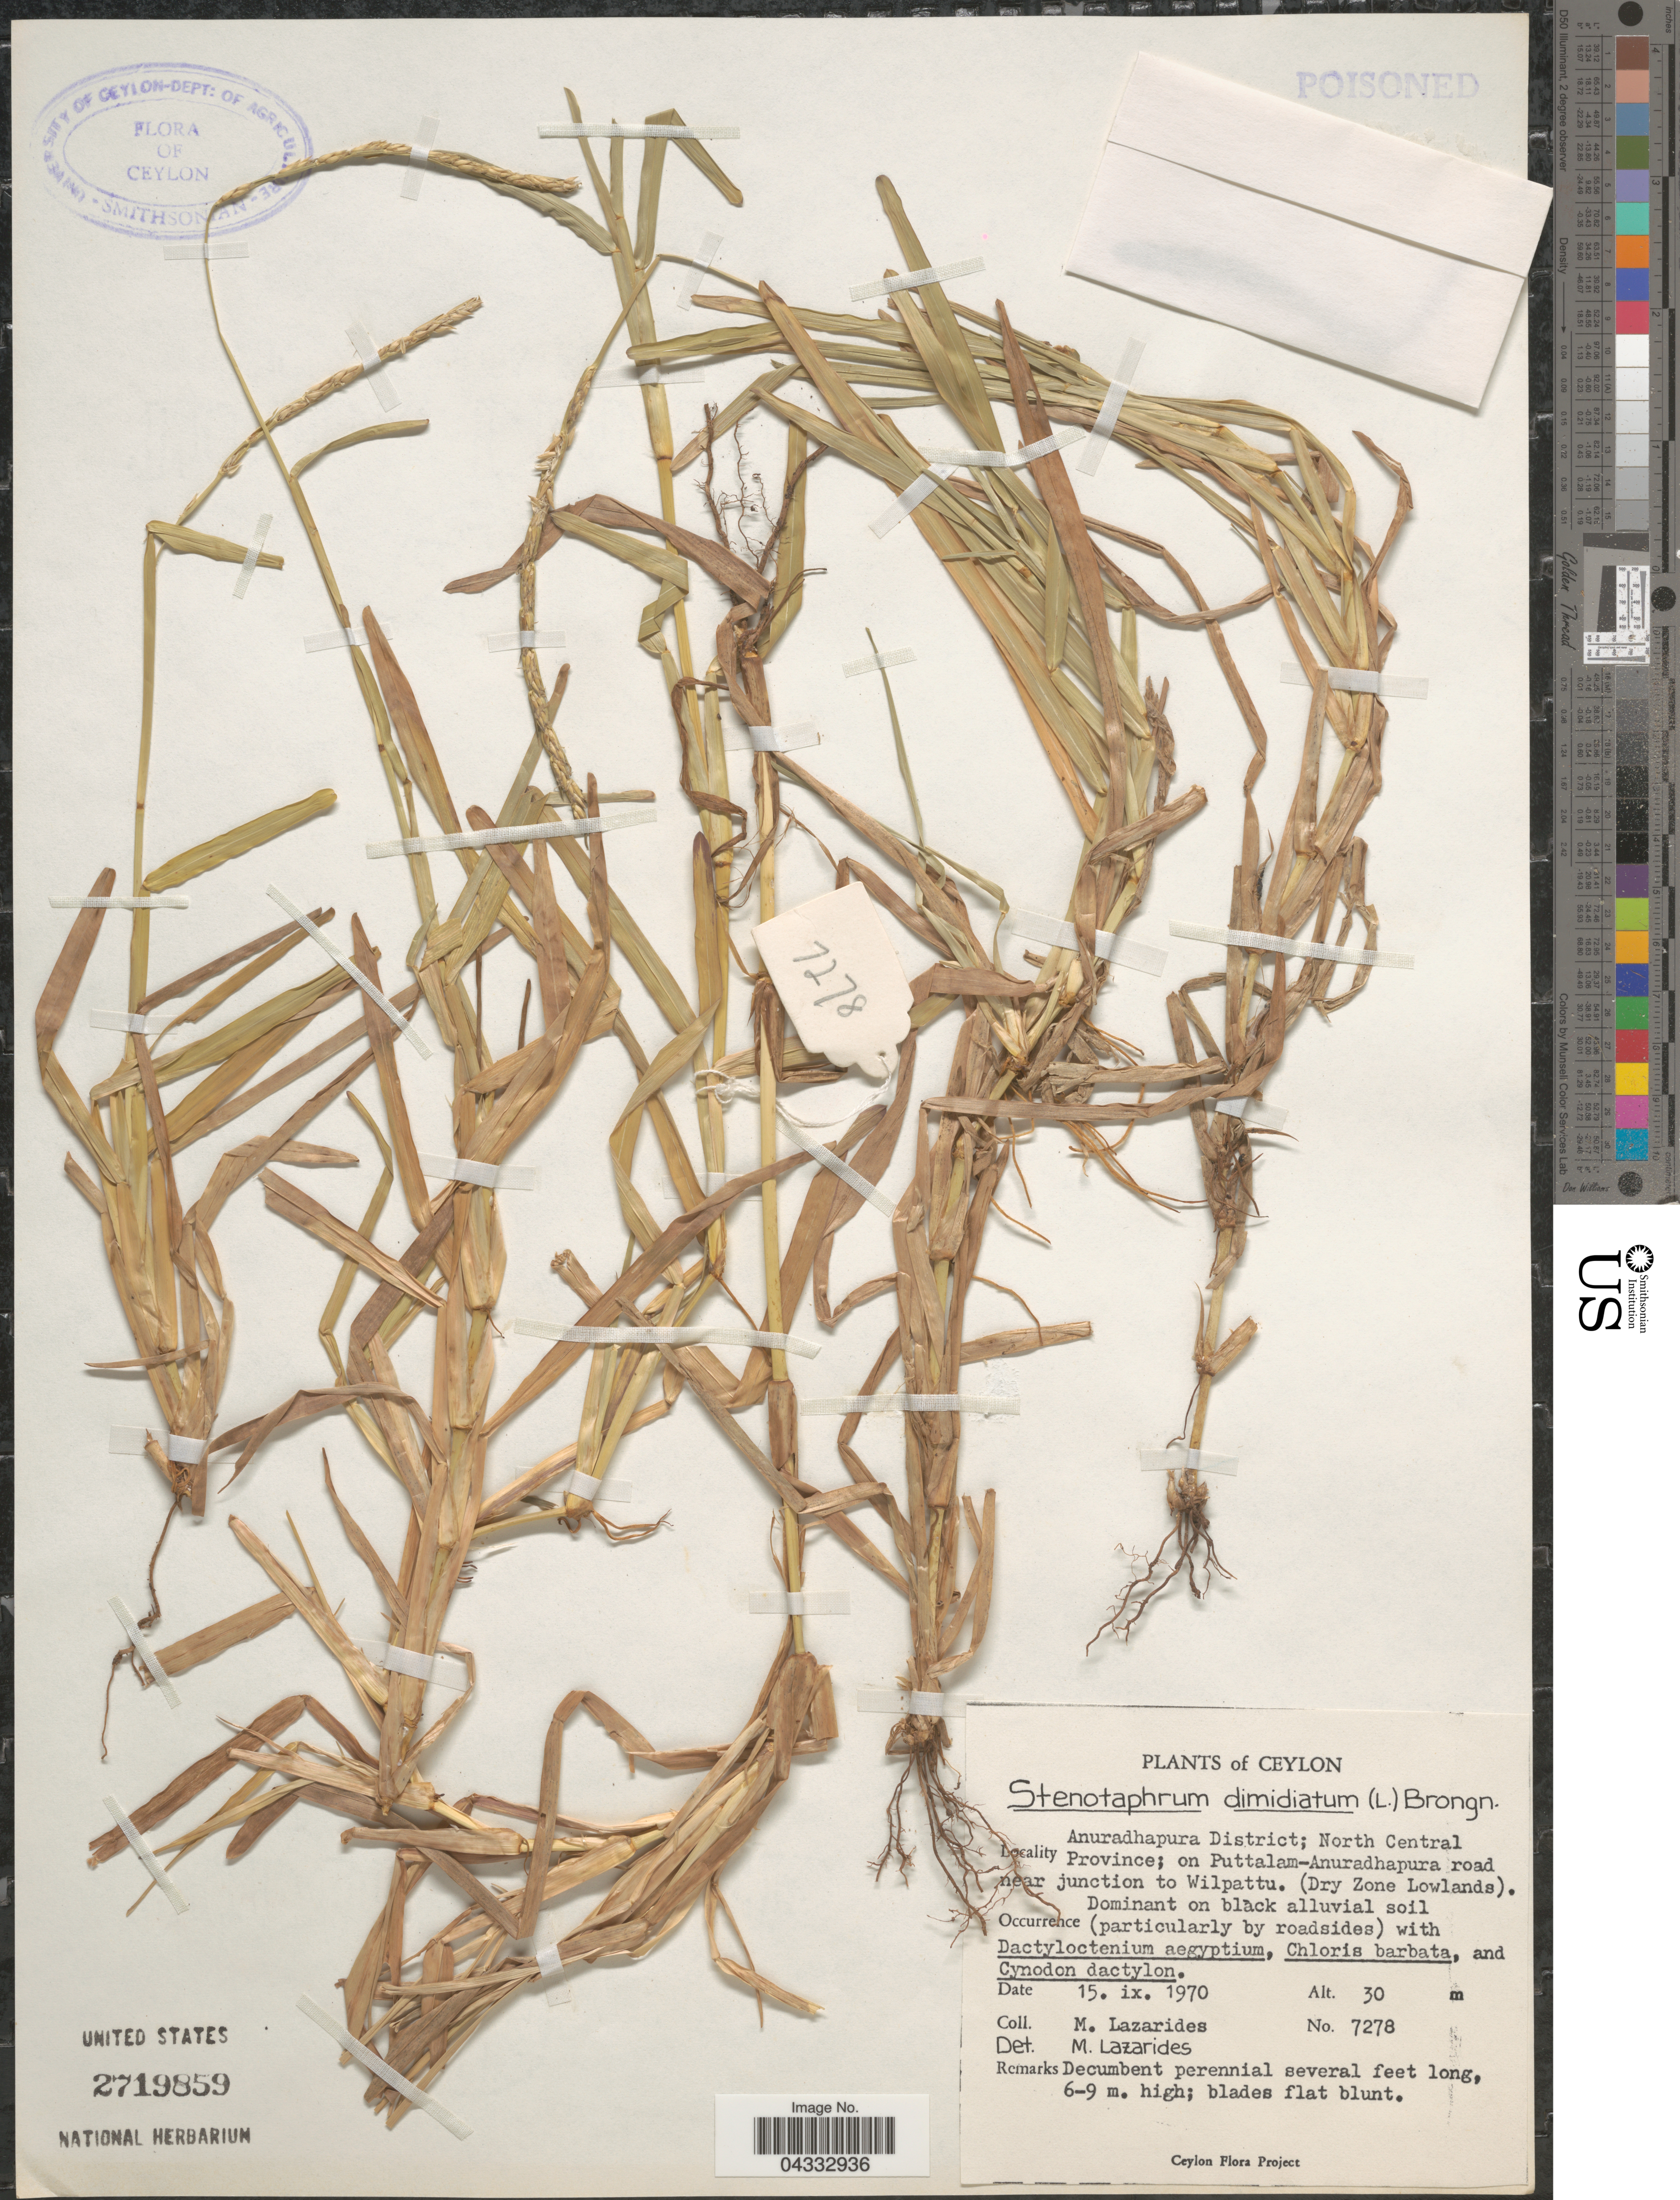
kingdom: Plantae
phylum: Tracheophyta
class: Liliopsida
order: Poales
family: Poaceae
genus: Stenotaphrum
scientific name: Stenotaphrum dimidiatum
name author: (L.) Brongn.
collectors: M. Lazarides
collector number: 7278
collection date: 1970-09-15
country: Sri Lanka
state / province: North Central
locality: Ceylon. Anuradhapura District; on Puttalam-Anuradhapura road near junction to Wilpattu. (Dry Zone Lowlands).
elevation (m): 30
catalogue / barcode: US 2719859